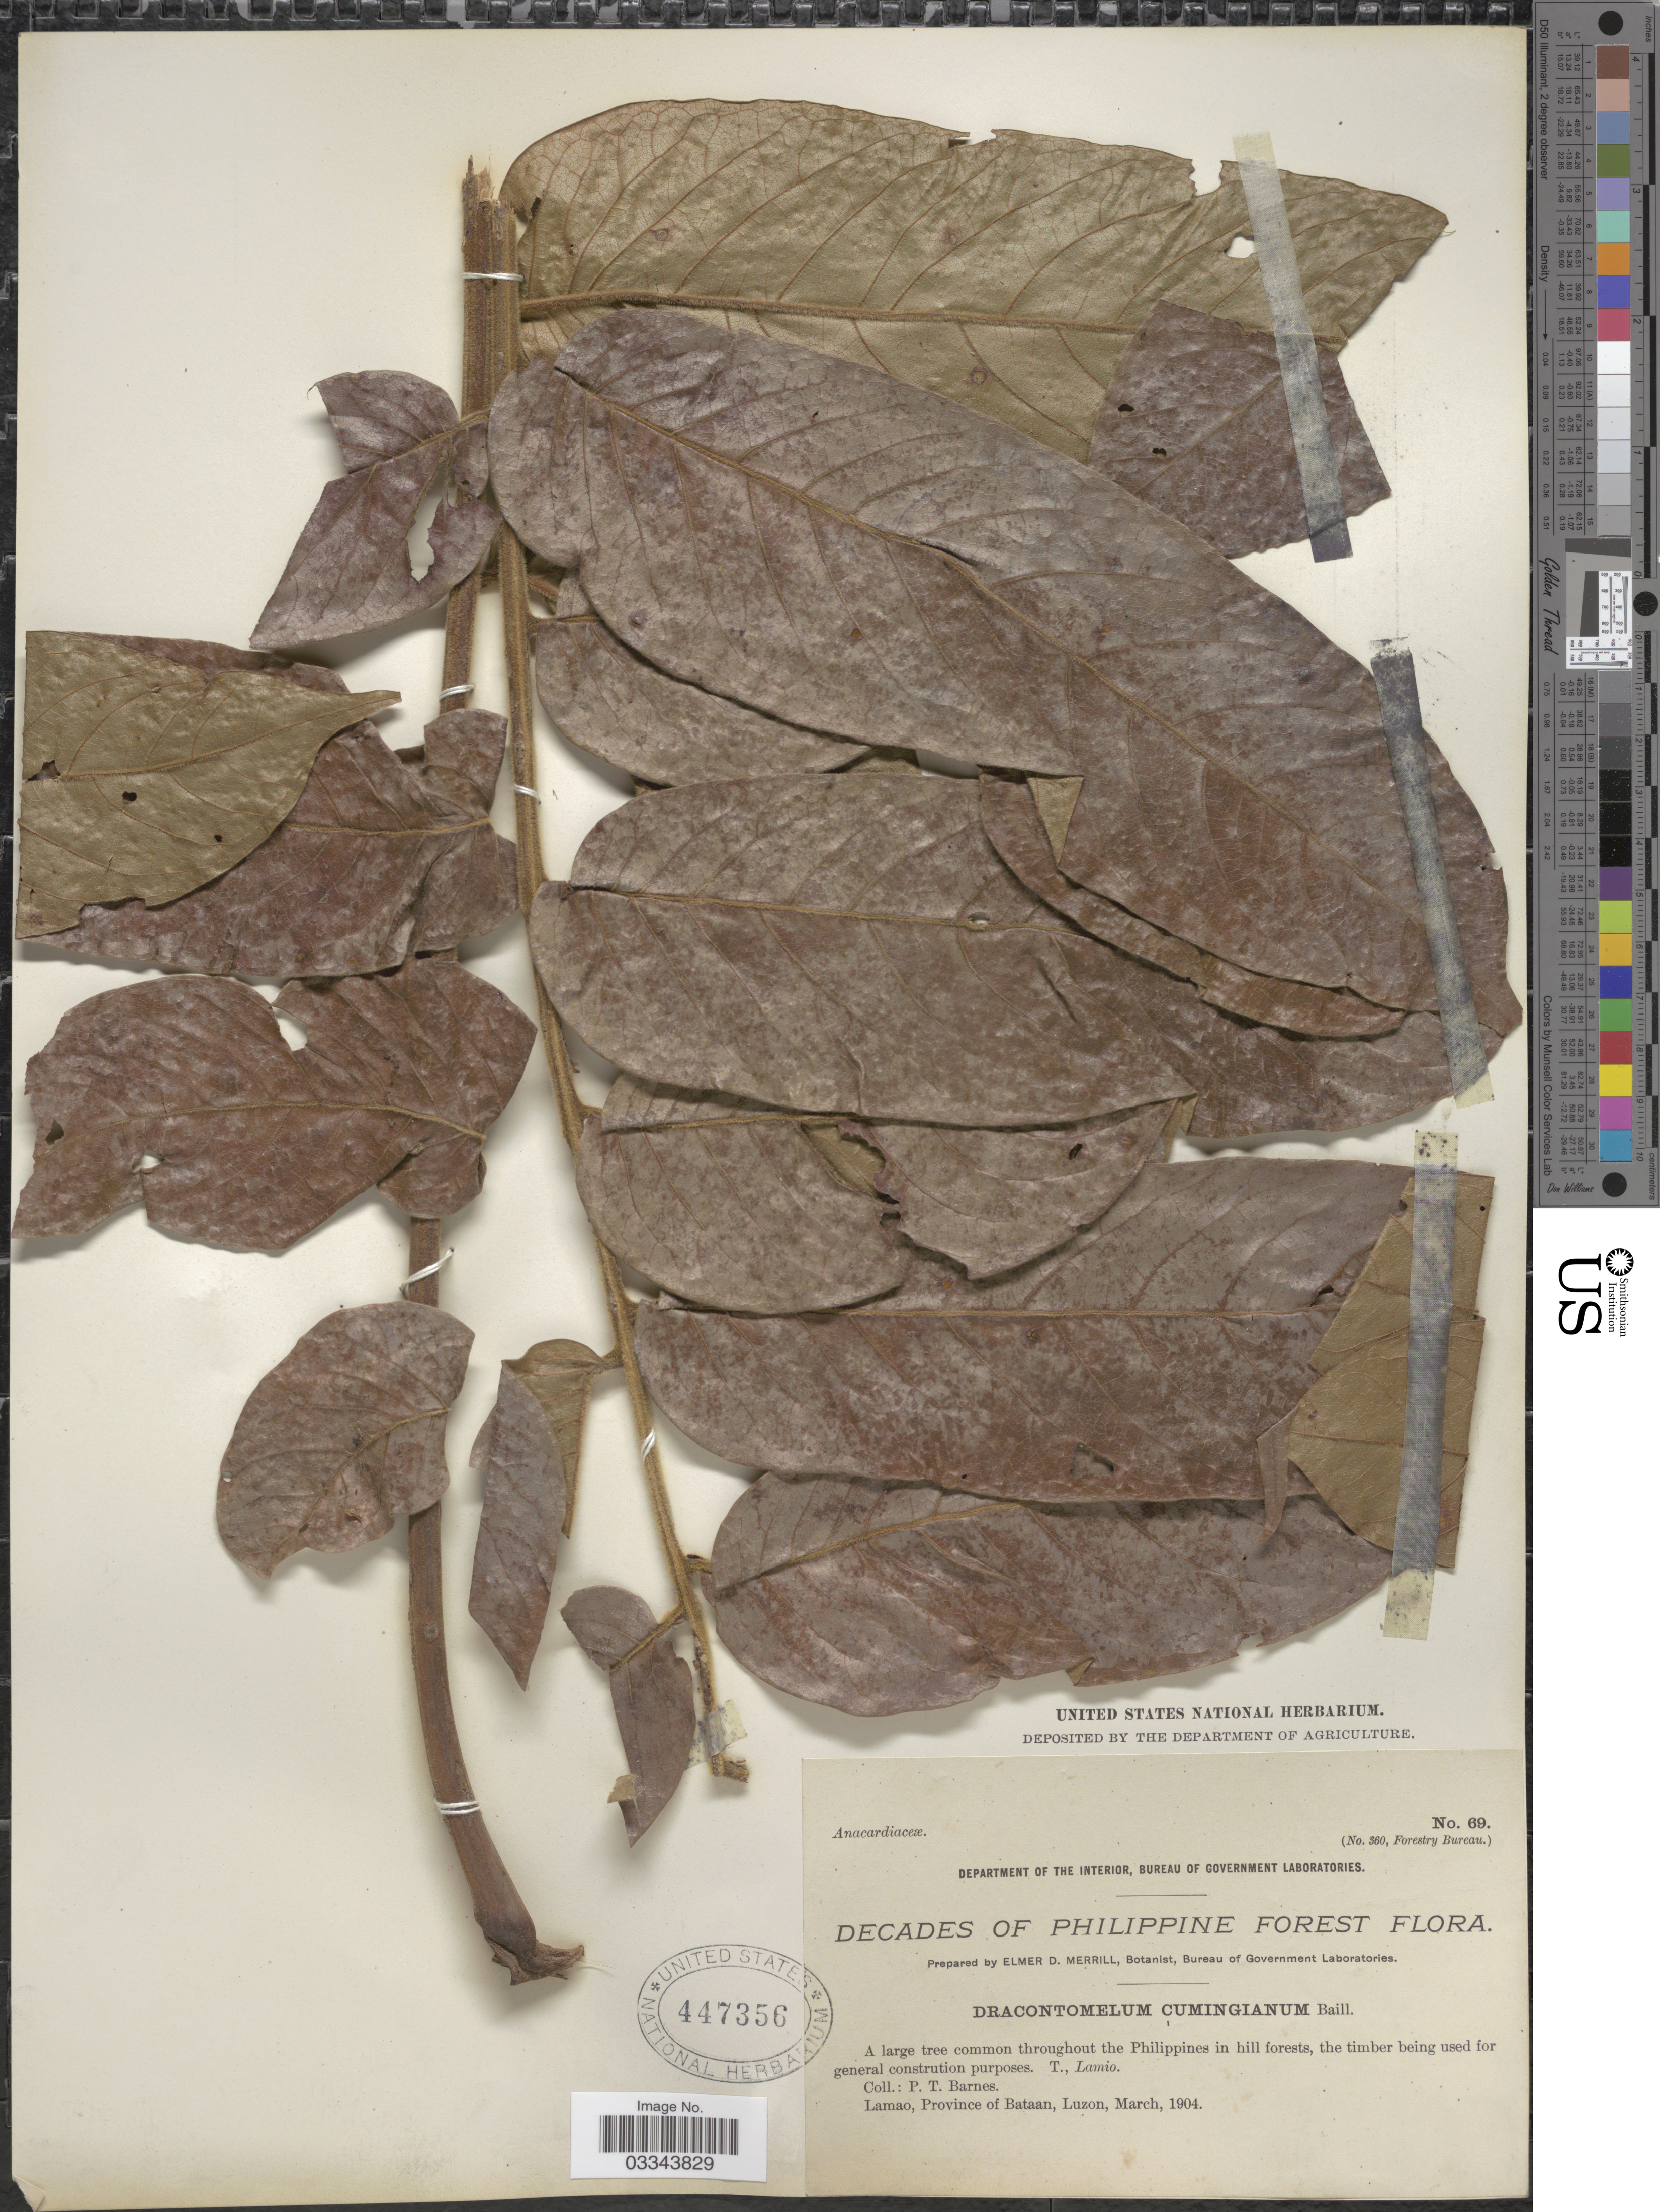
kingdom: Plantae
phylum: Tracheophyta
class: Magnoliopsida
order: Sapindales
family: Anacardiaceae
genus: Dracontomelon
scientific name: Dracontomelon edule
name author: Merr.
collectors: P. Barnes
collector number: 69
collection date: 1904-03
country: Philippines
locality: Lamao, Province of Bataan, Luzon.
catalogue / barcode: US 447356